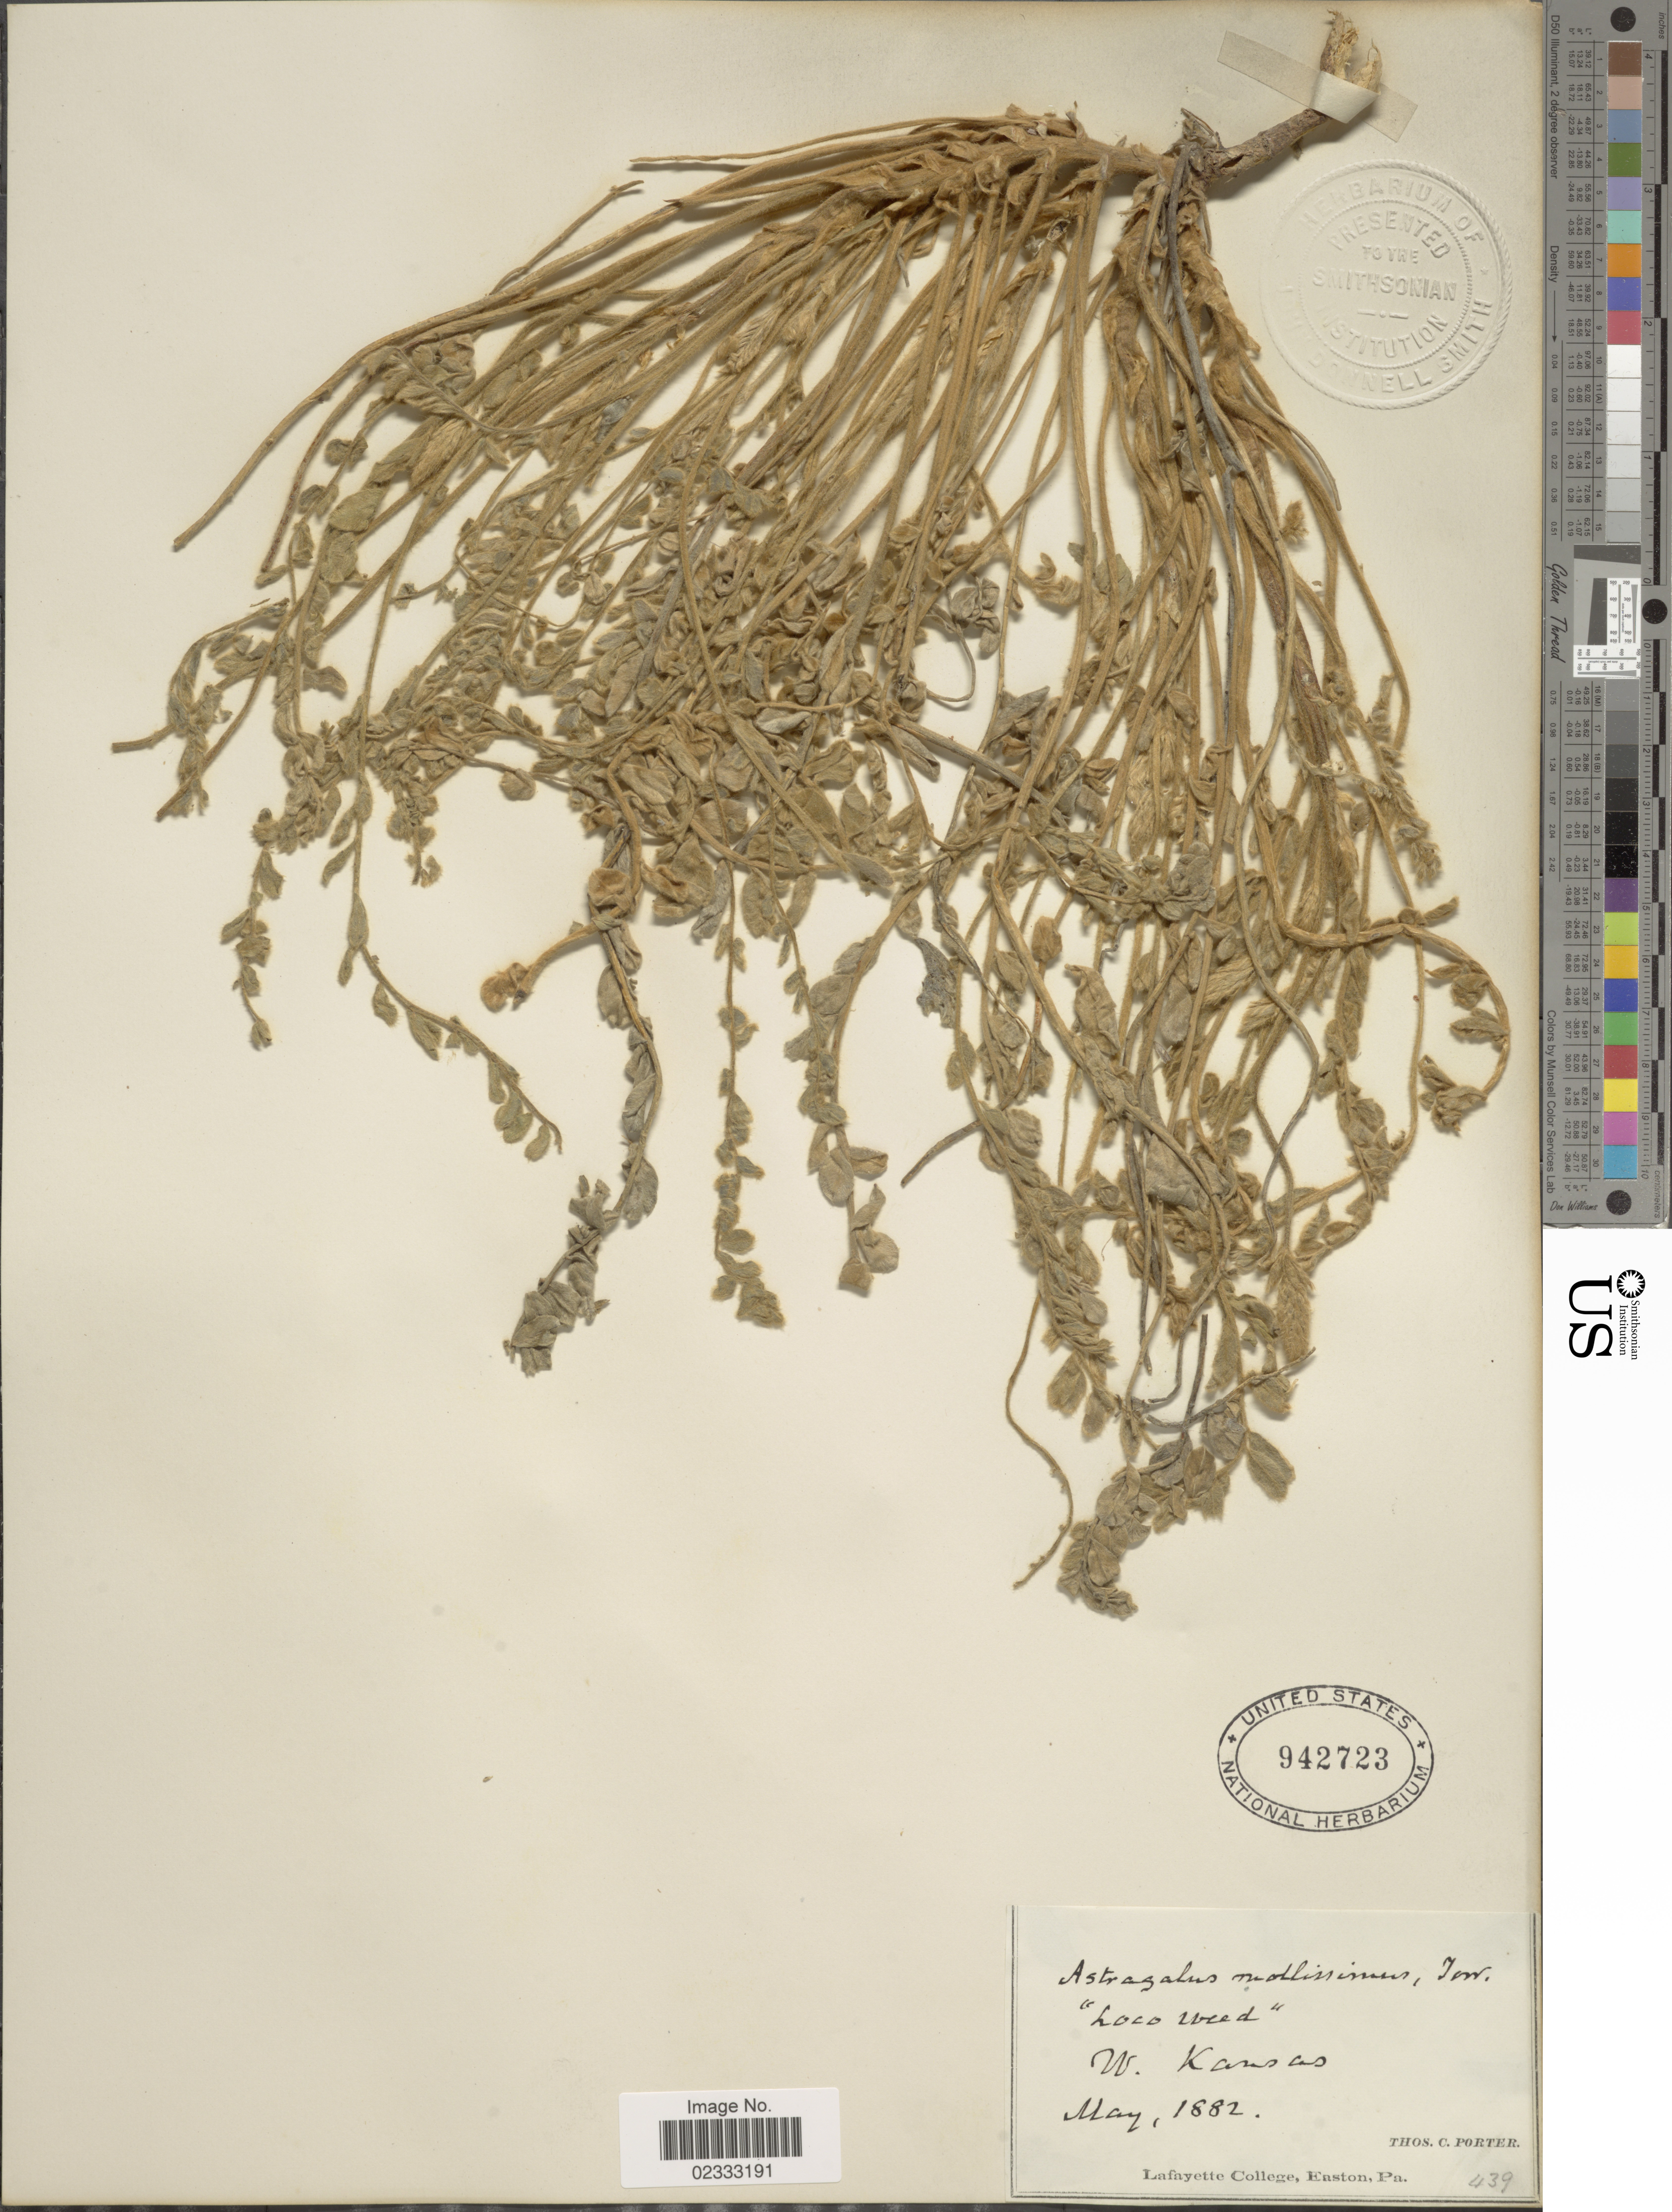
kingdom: Plantae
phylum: Tracheophyta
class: Magnoliopsida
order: Fabales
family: Fabaceae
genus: Astragalus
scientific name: Astragalus mollissimus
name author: Torr.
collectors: T. Porter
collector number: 439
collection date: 1882-05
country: United States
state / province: Kansas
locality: W. Kansas.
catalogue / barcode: US 942723